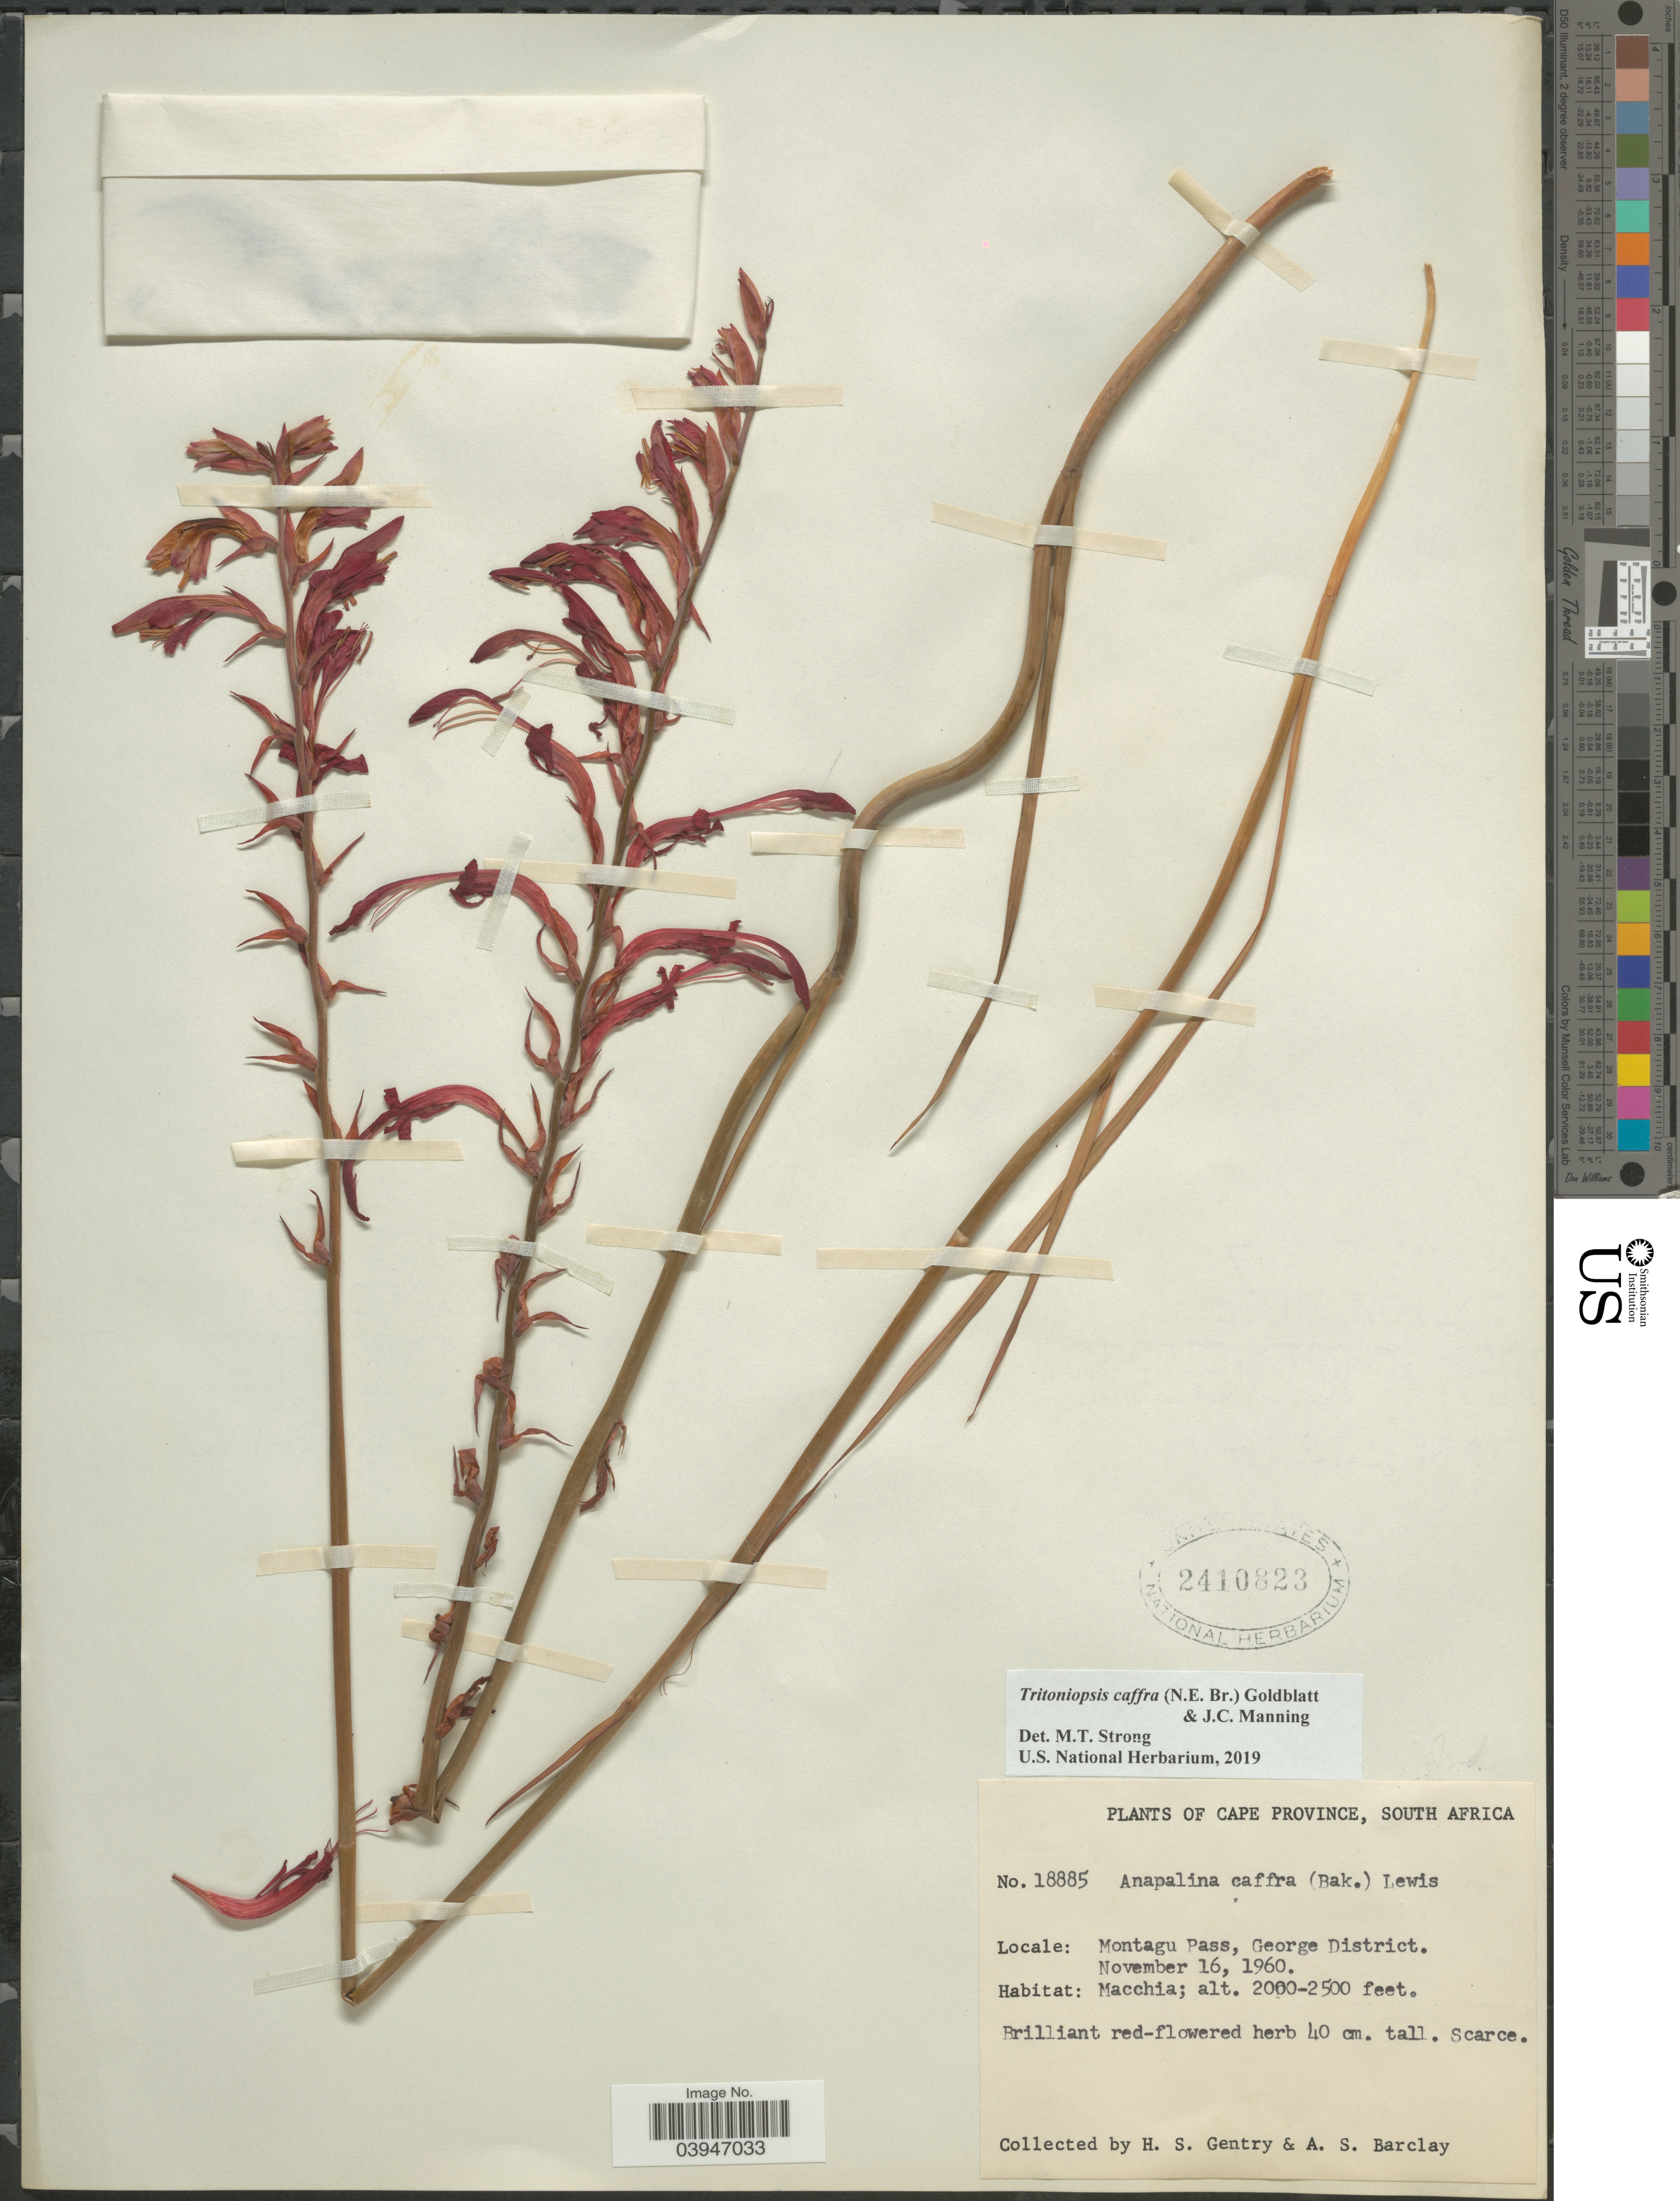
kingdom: Plantae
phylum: Tracheophyta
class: Liliopsida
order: Asparagales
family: Iridaceae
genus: Tritoniopsis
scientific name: Tritoniopsis caffra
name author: (Baker) Goldblatt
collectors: H. S. Gentry & A. S. Barclay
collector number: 18885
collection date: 1960-11-16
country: South Africa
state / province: Western Cape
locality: Montagu Pass, George District. Macchia [unsure placement].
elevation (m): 610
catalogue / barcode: US 2410823